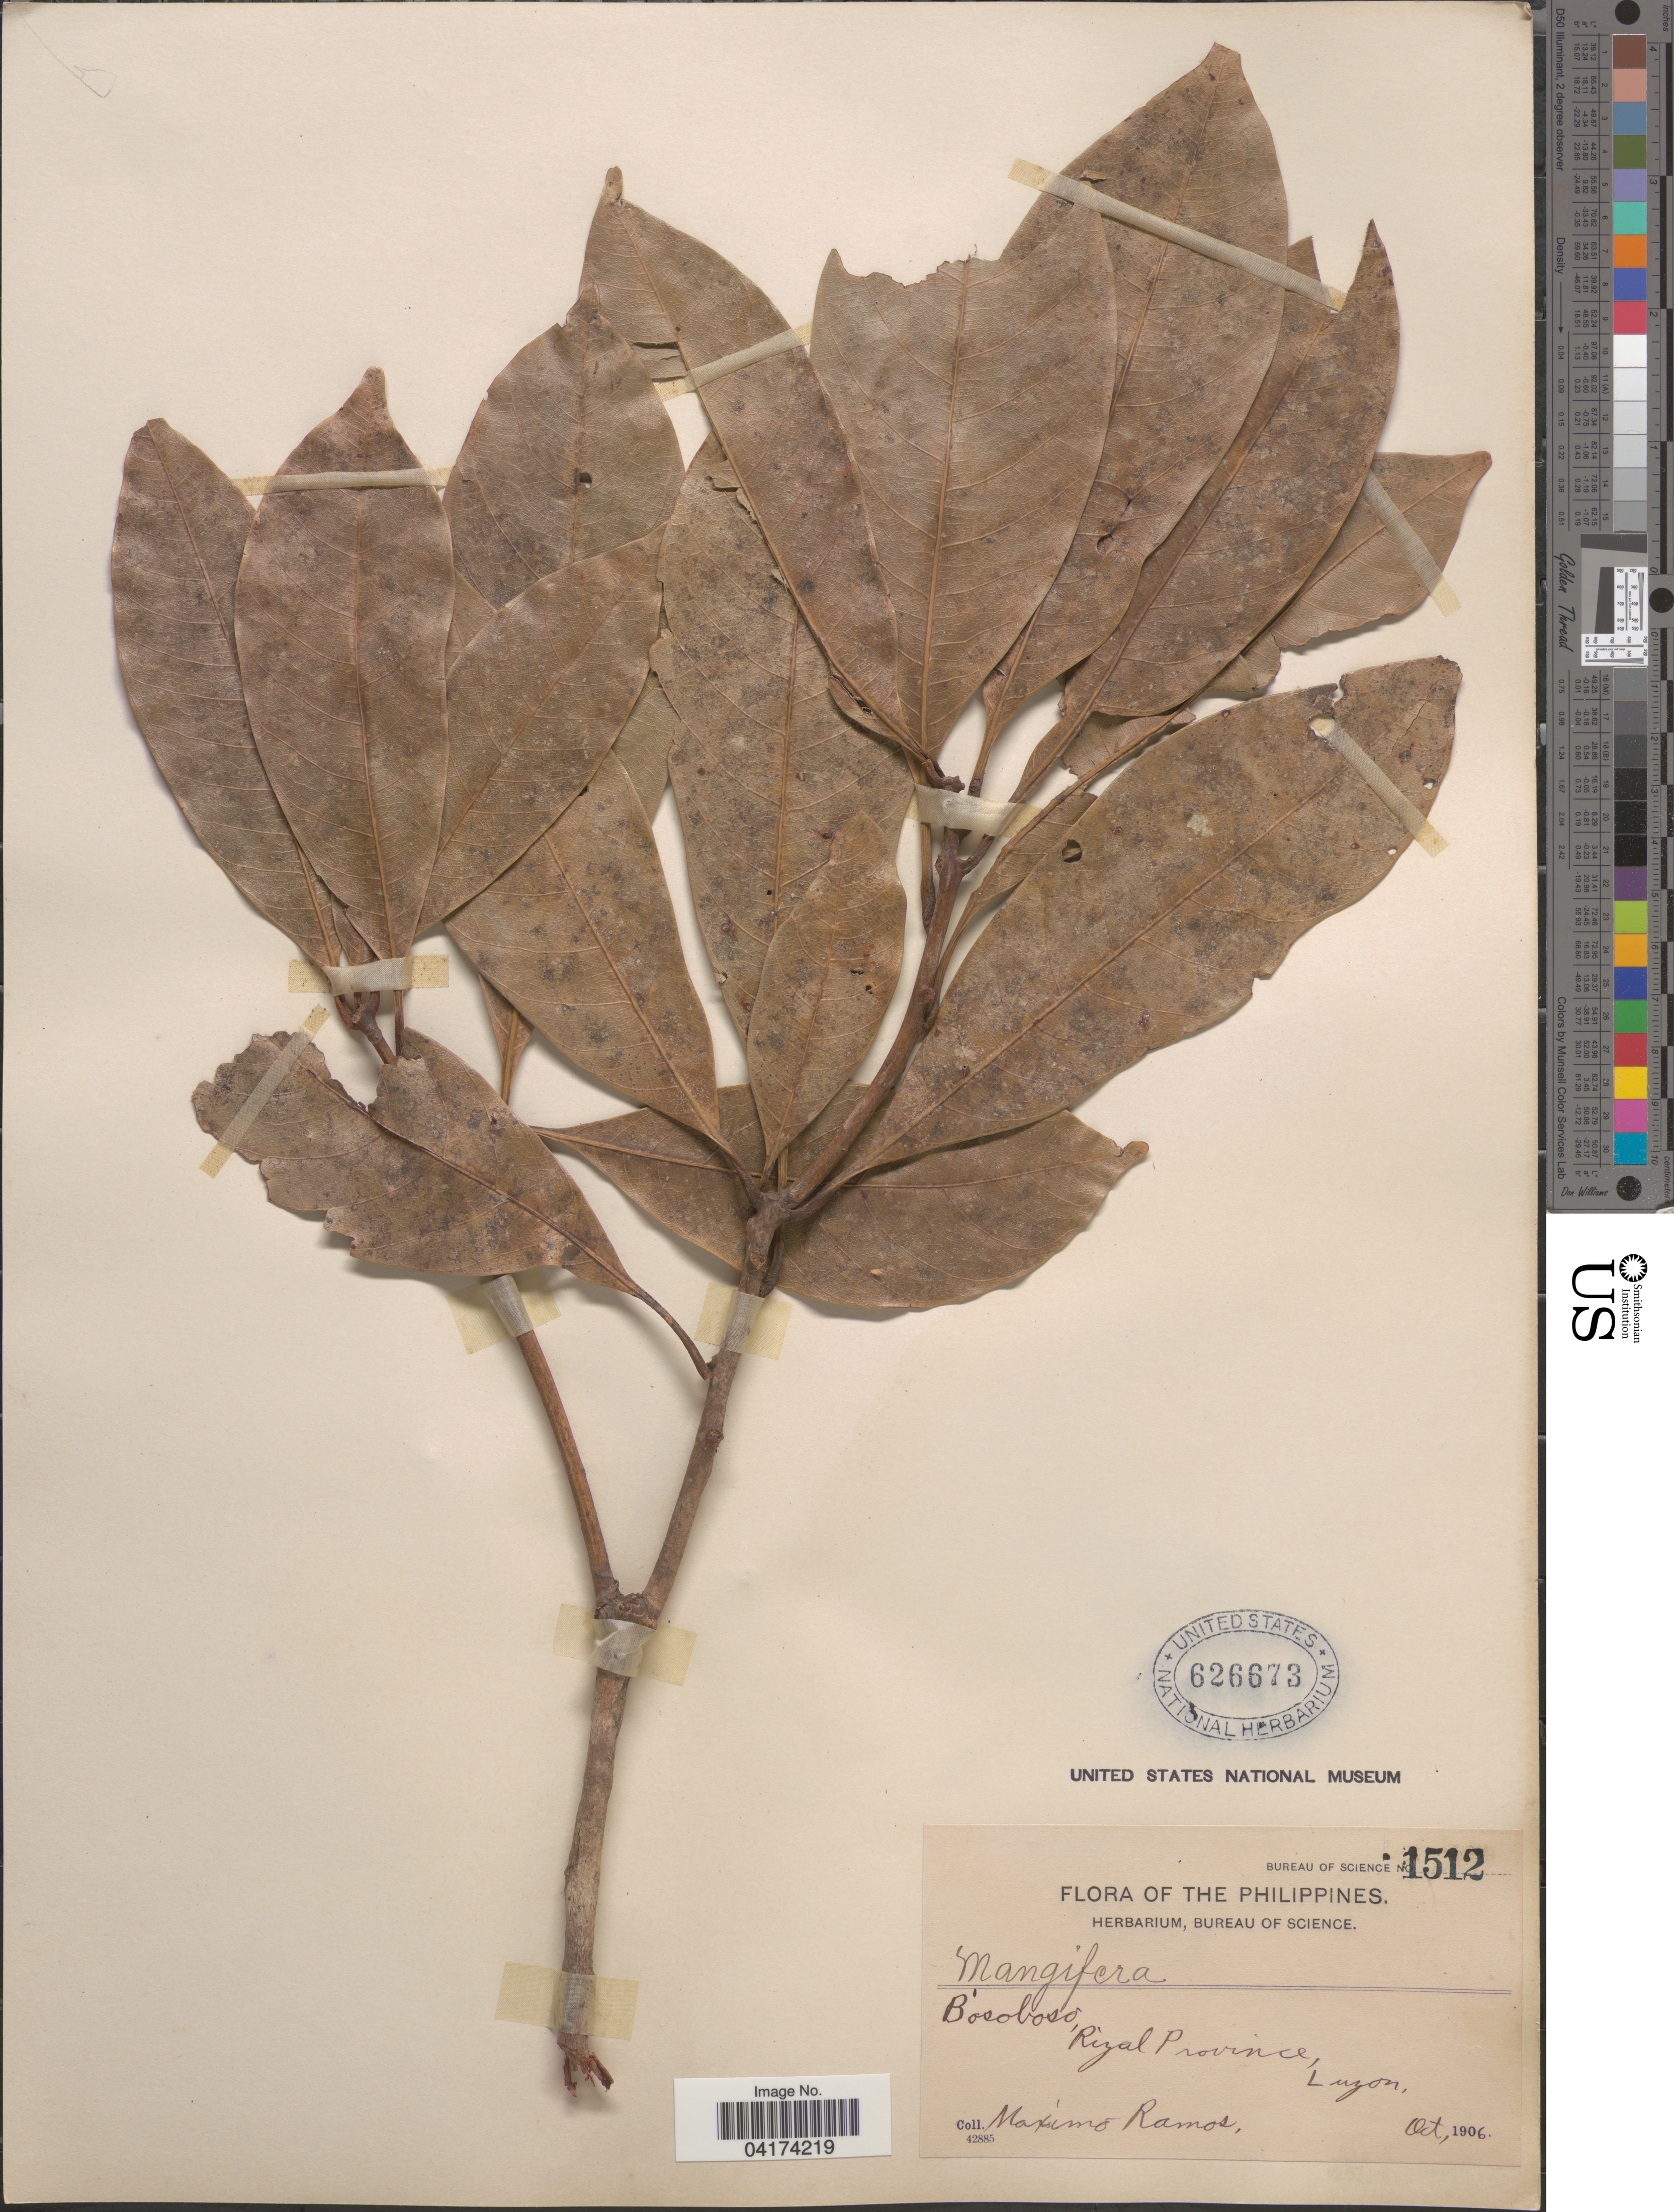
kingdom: Plantae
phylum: Tracheophyta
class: Magnoliopsida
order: Sapindales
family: Anacardiaceae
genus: Mangifera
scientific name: Mangifera sp.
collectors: M. Ramos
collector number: Bureau of Science 1512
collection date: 1906-10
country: Philippines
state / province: Calabarzon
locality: Bosoboso, Rizal Province, Luzon.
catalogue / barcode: US 626673